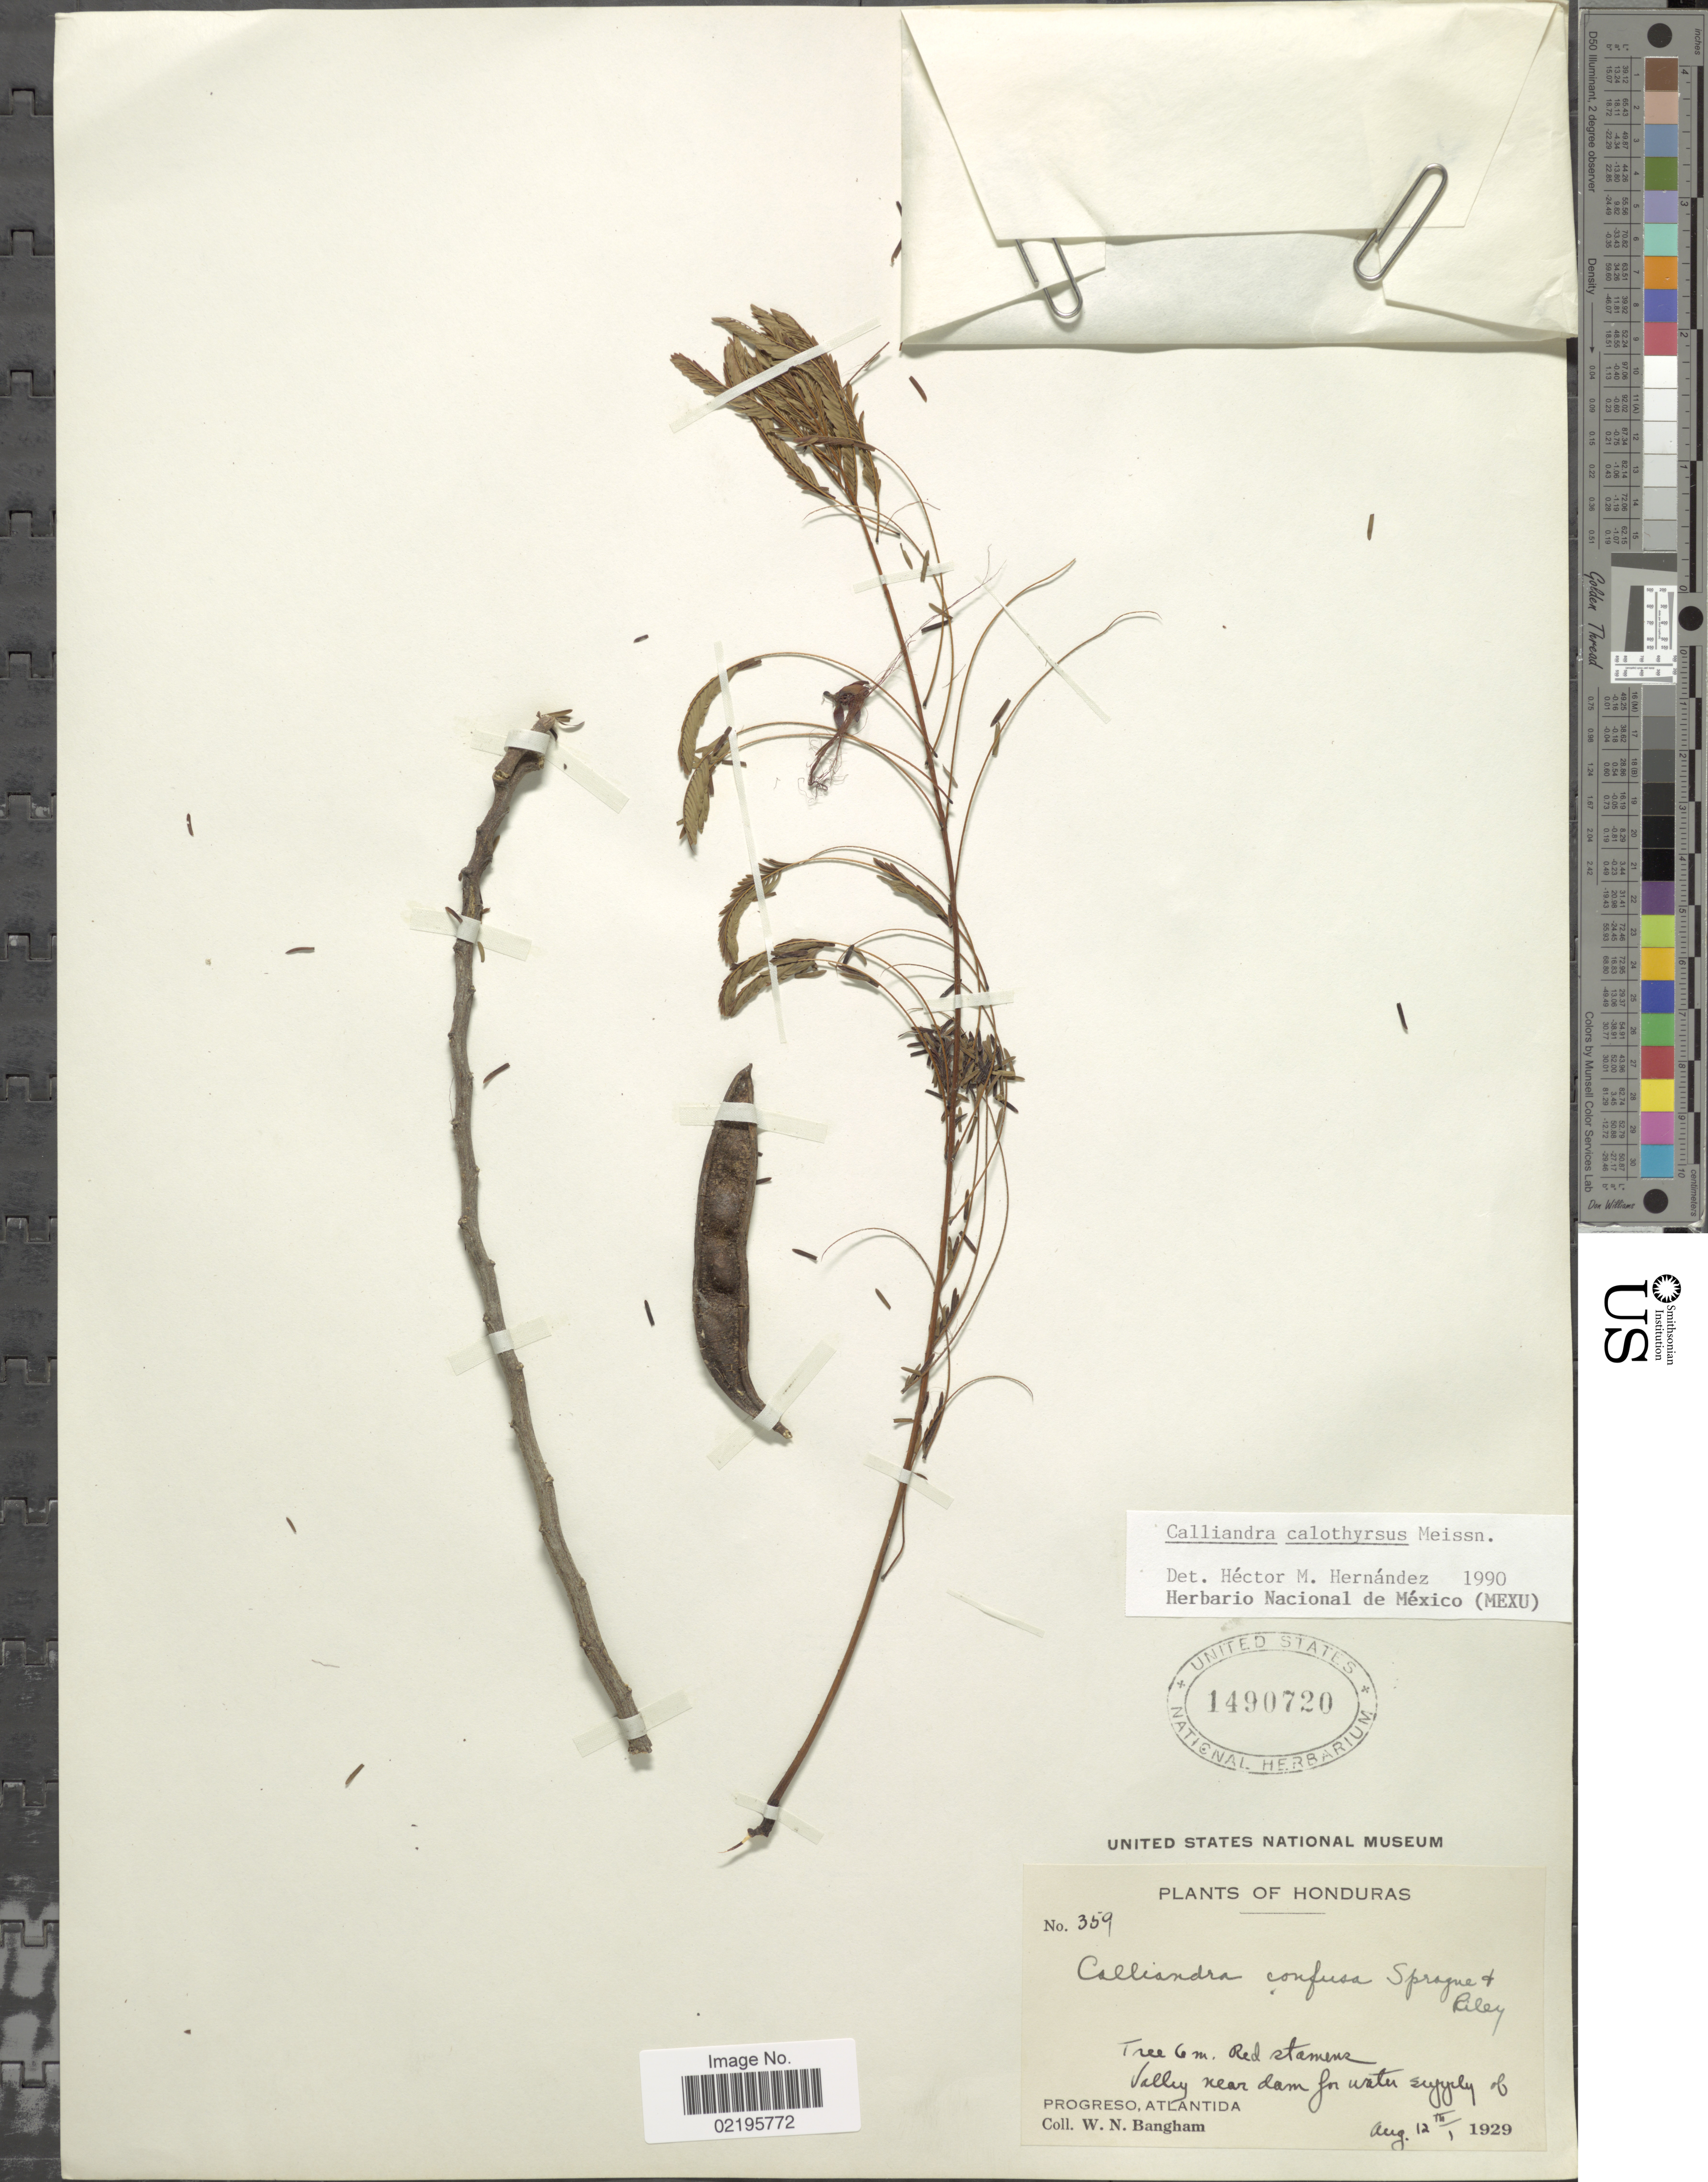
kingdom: Plantae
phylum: Tracheophyta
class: Magnoliopsida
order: Fabales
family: Fabaceae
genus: Calliandra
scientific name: Calliandra calothyrsus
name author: Meisn.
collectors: W. Bangham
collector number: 359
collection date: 1929-08-12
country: Honduras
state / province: Atlántida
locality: Valley near dam for water supply of Progreso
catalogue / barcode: US 1490720